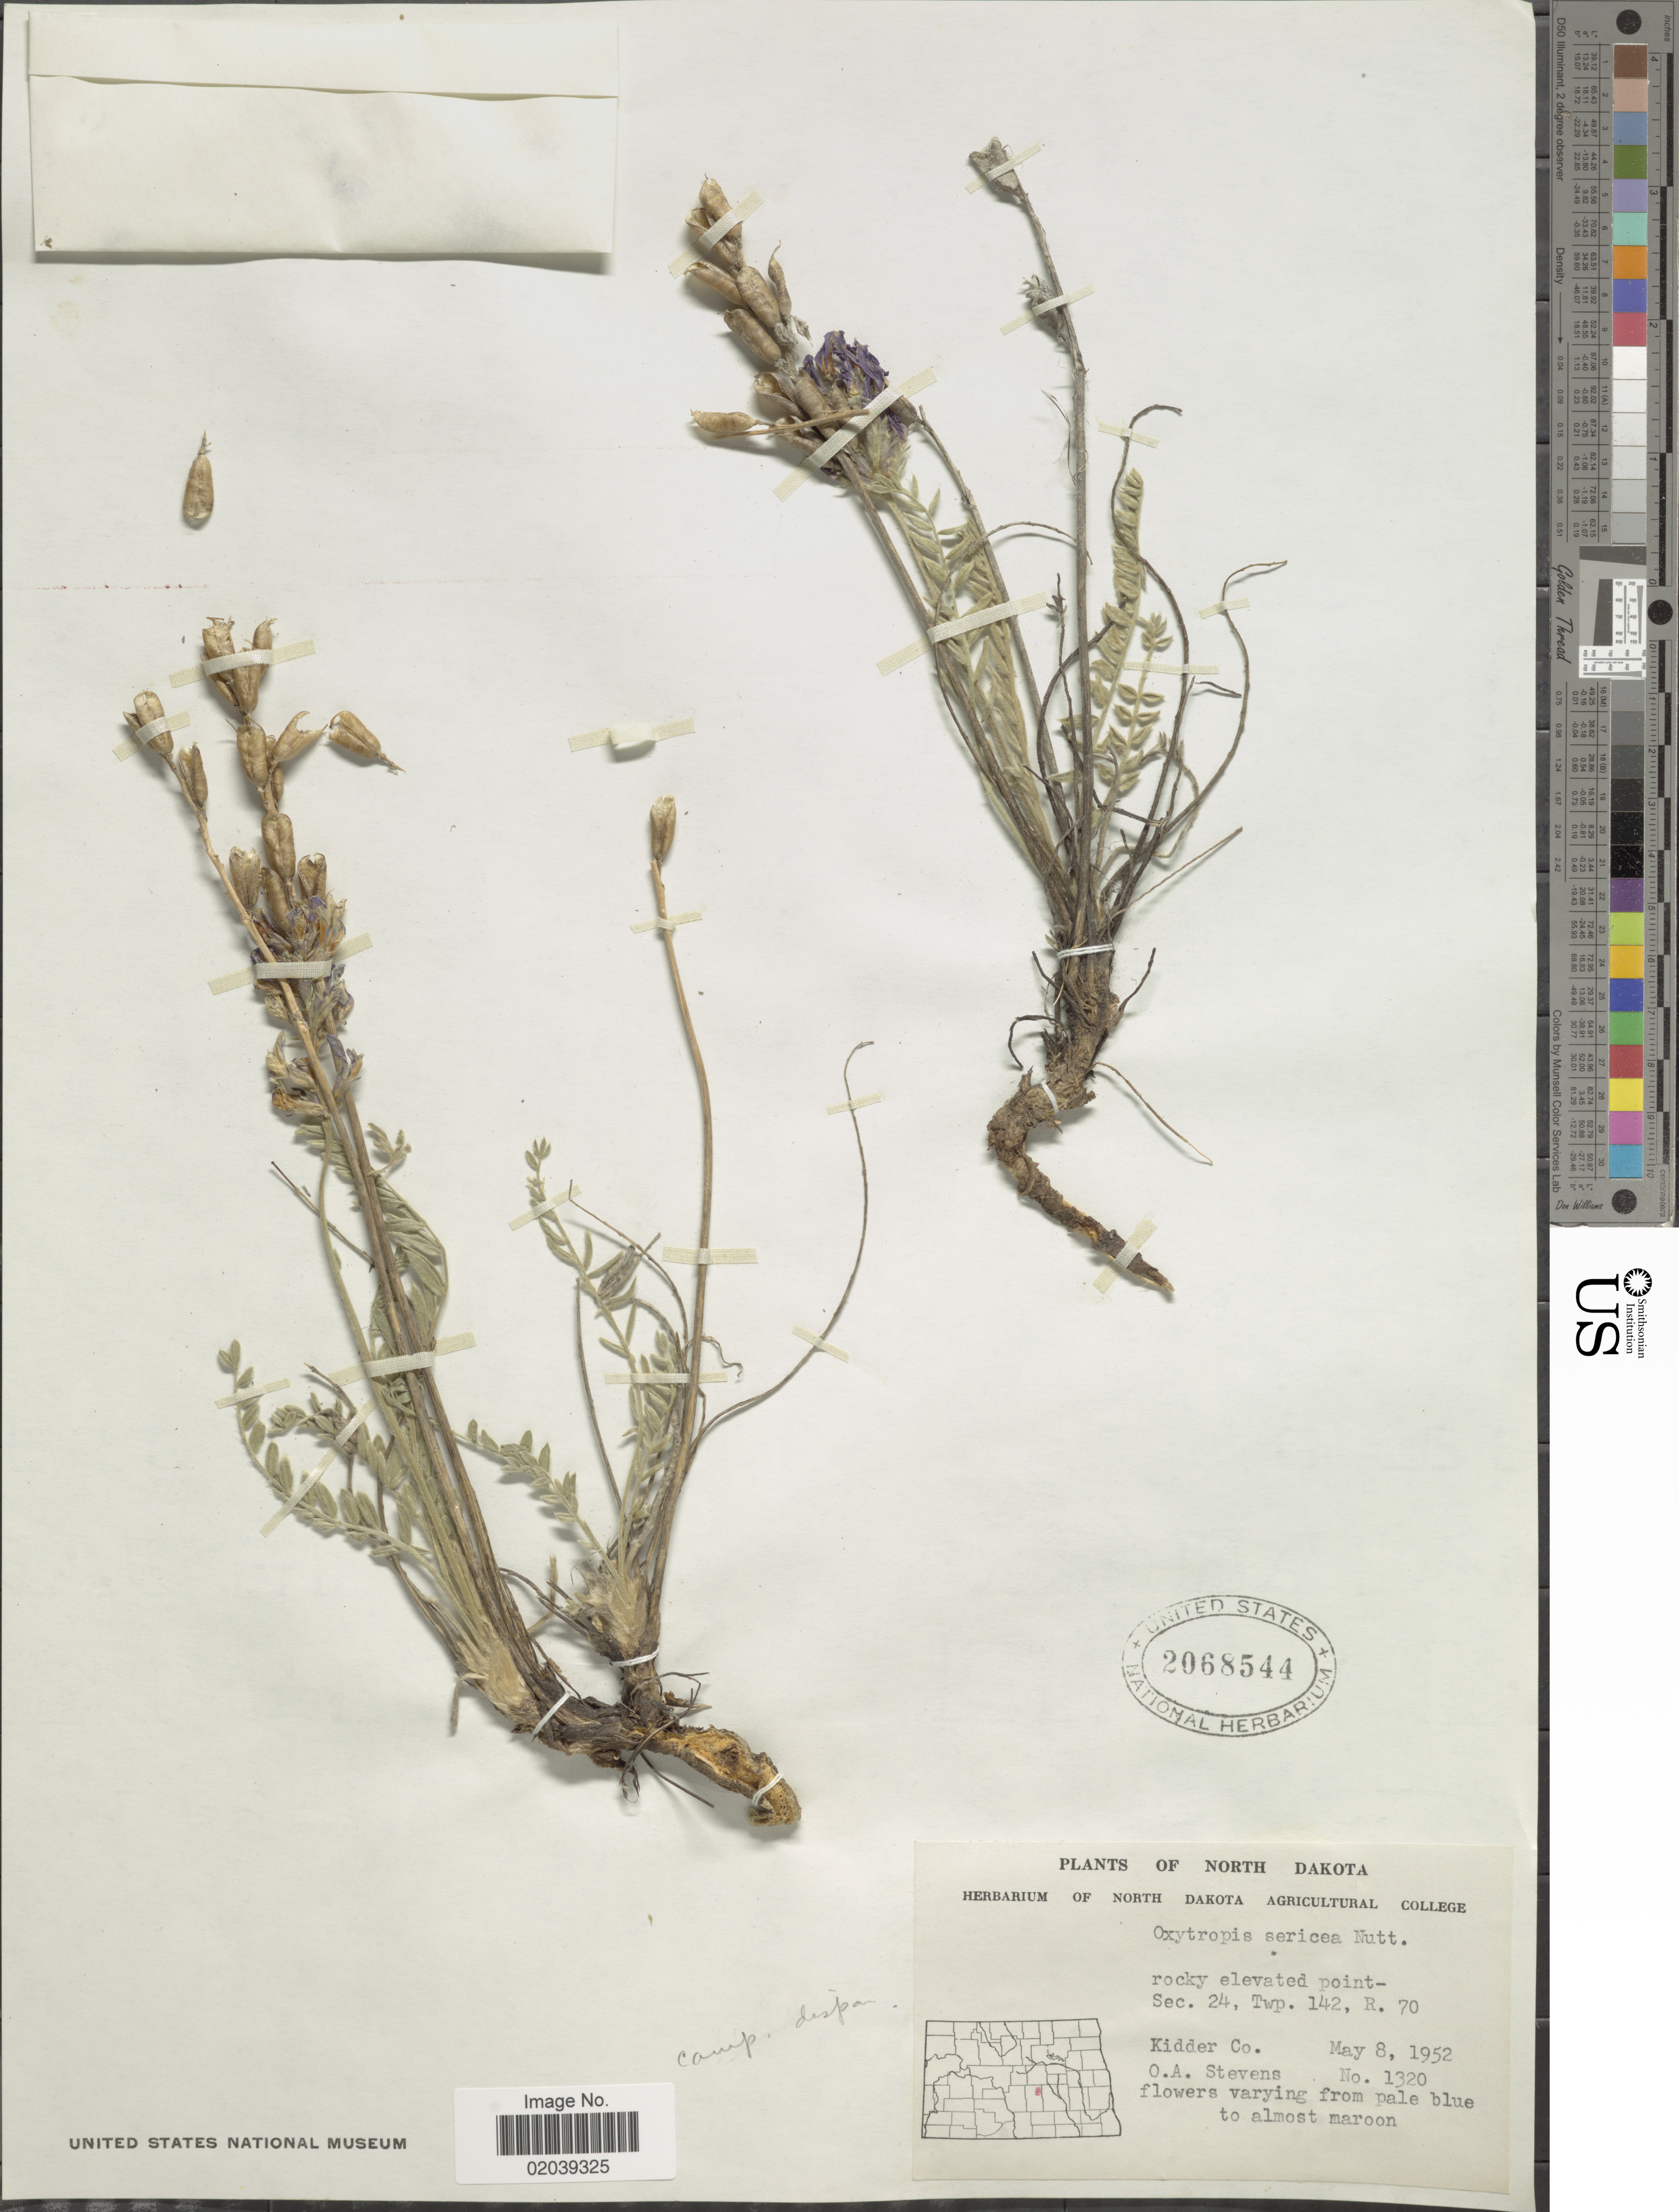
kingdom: Plantae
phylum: Tracheophyta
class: Magnoliopsida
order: Fabales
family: Fabaceae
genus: Oxytropis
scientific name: Oxytropis campestris var. dispar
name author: (A. Nelson) Barneby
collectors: O. A. Stevens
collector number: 1320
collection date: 1952-05-08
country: United States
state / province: North Dakota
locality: Rocky elevated point- Sec. 24, Twp. 142, R. 70. Kidder Co.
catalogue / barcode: US 2068544